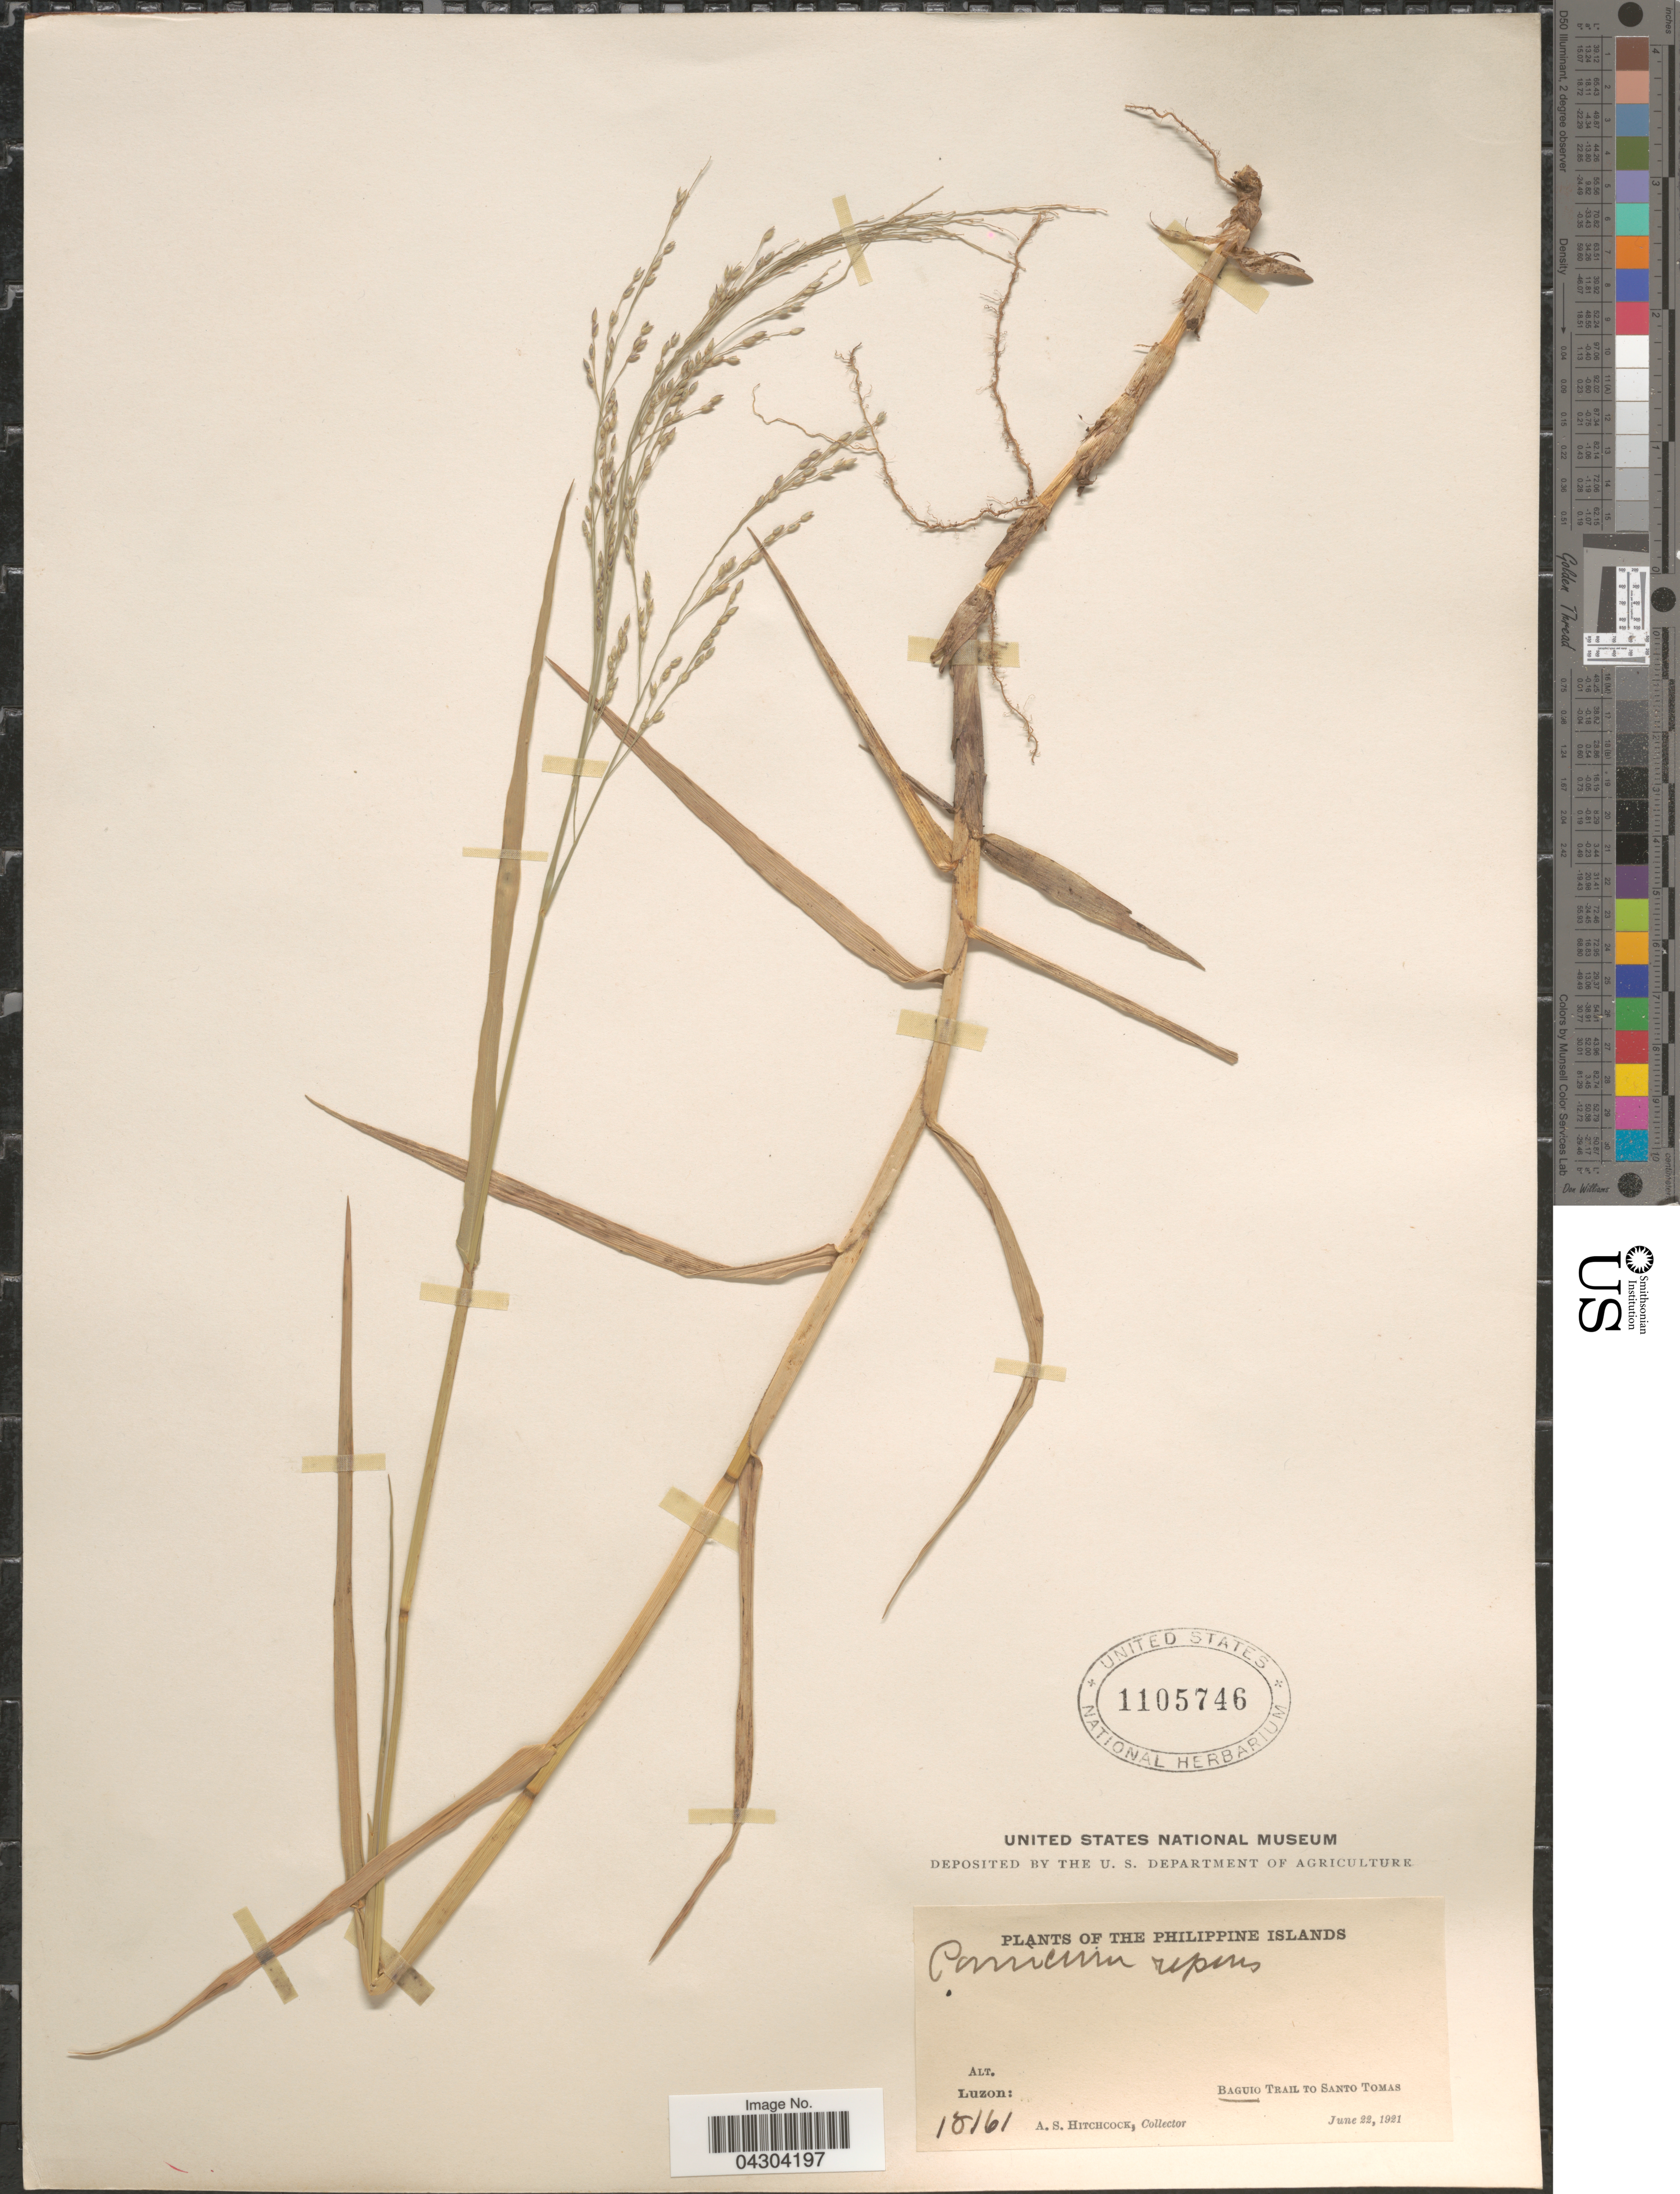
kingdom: Plantae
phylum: Tracheophyta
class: Liliopsida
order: Poales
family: Poaceae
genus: Panicum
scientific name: Panicum repens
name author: L.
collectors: A. S. Hitchcock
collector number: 18161*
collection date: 1921-06-22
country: Philippines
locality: The Philippine Islands. Luzon: Baguio Trail to Santo Tomas.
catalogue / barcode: US 1105746